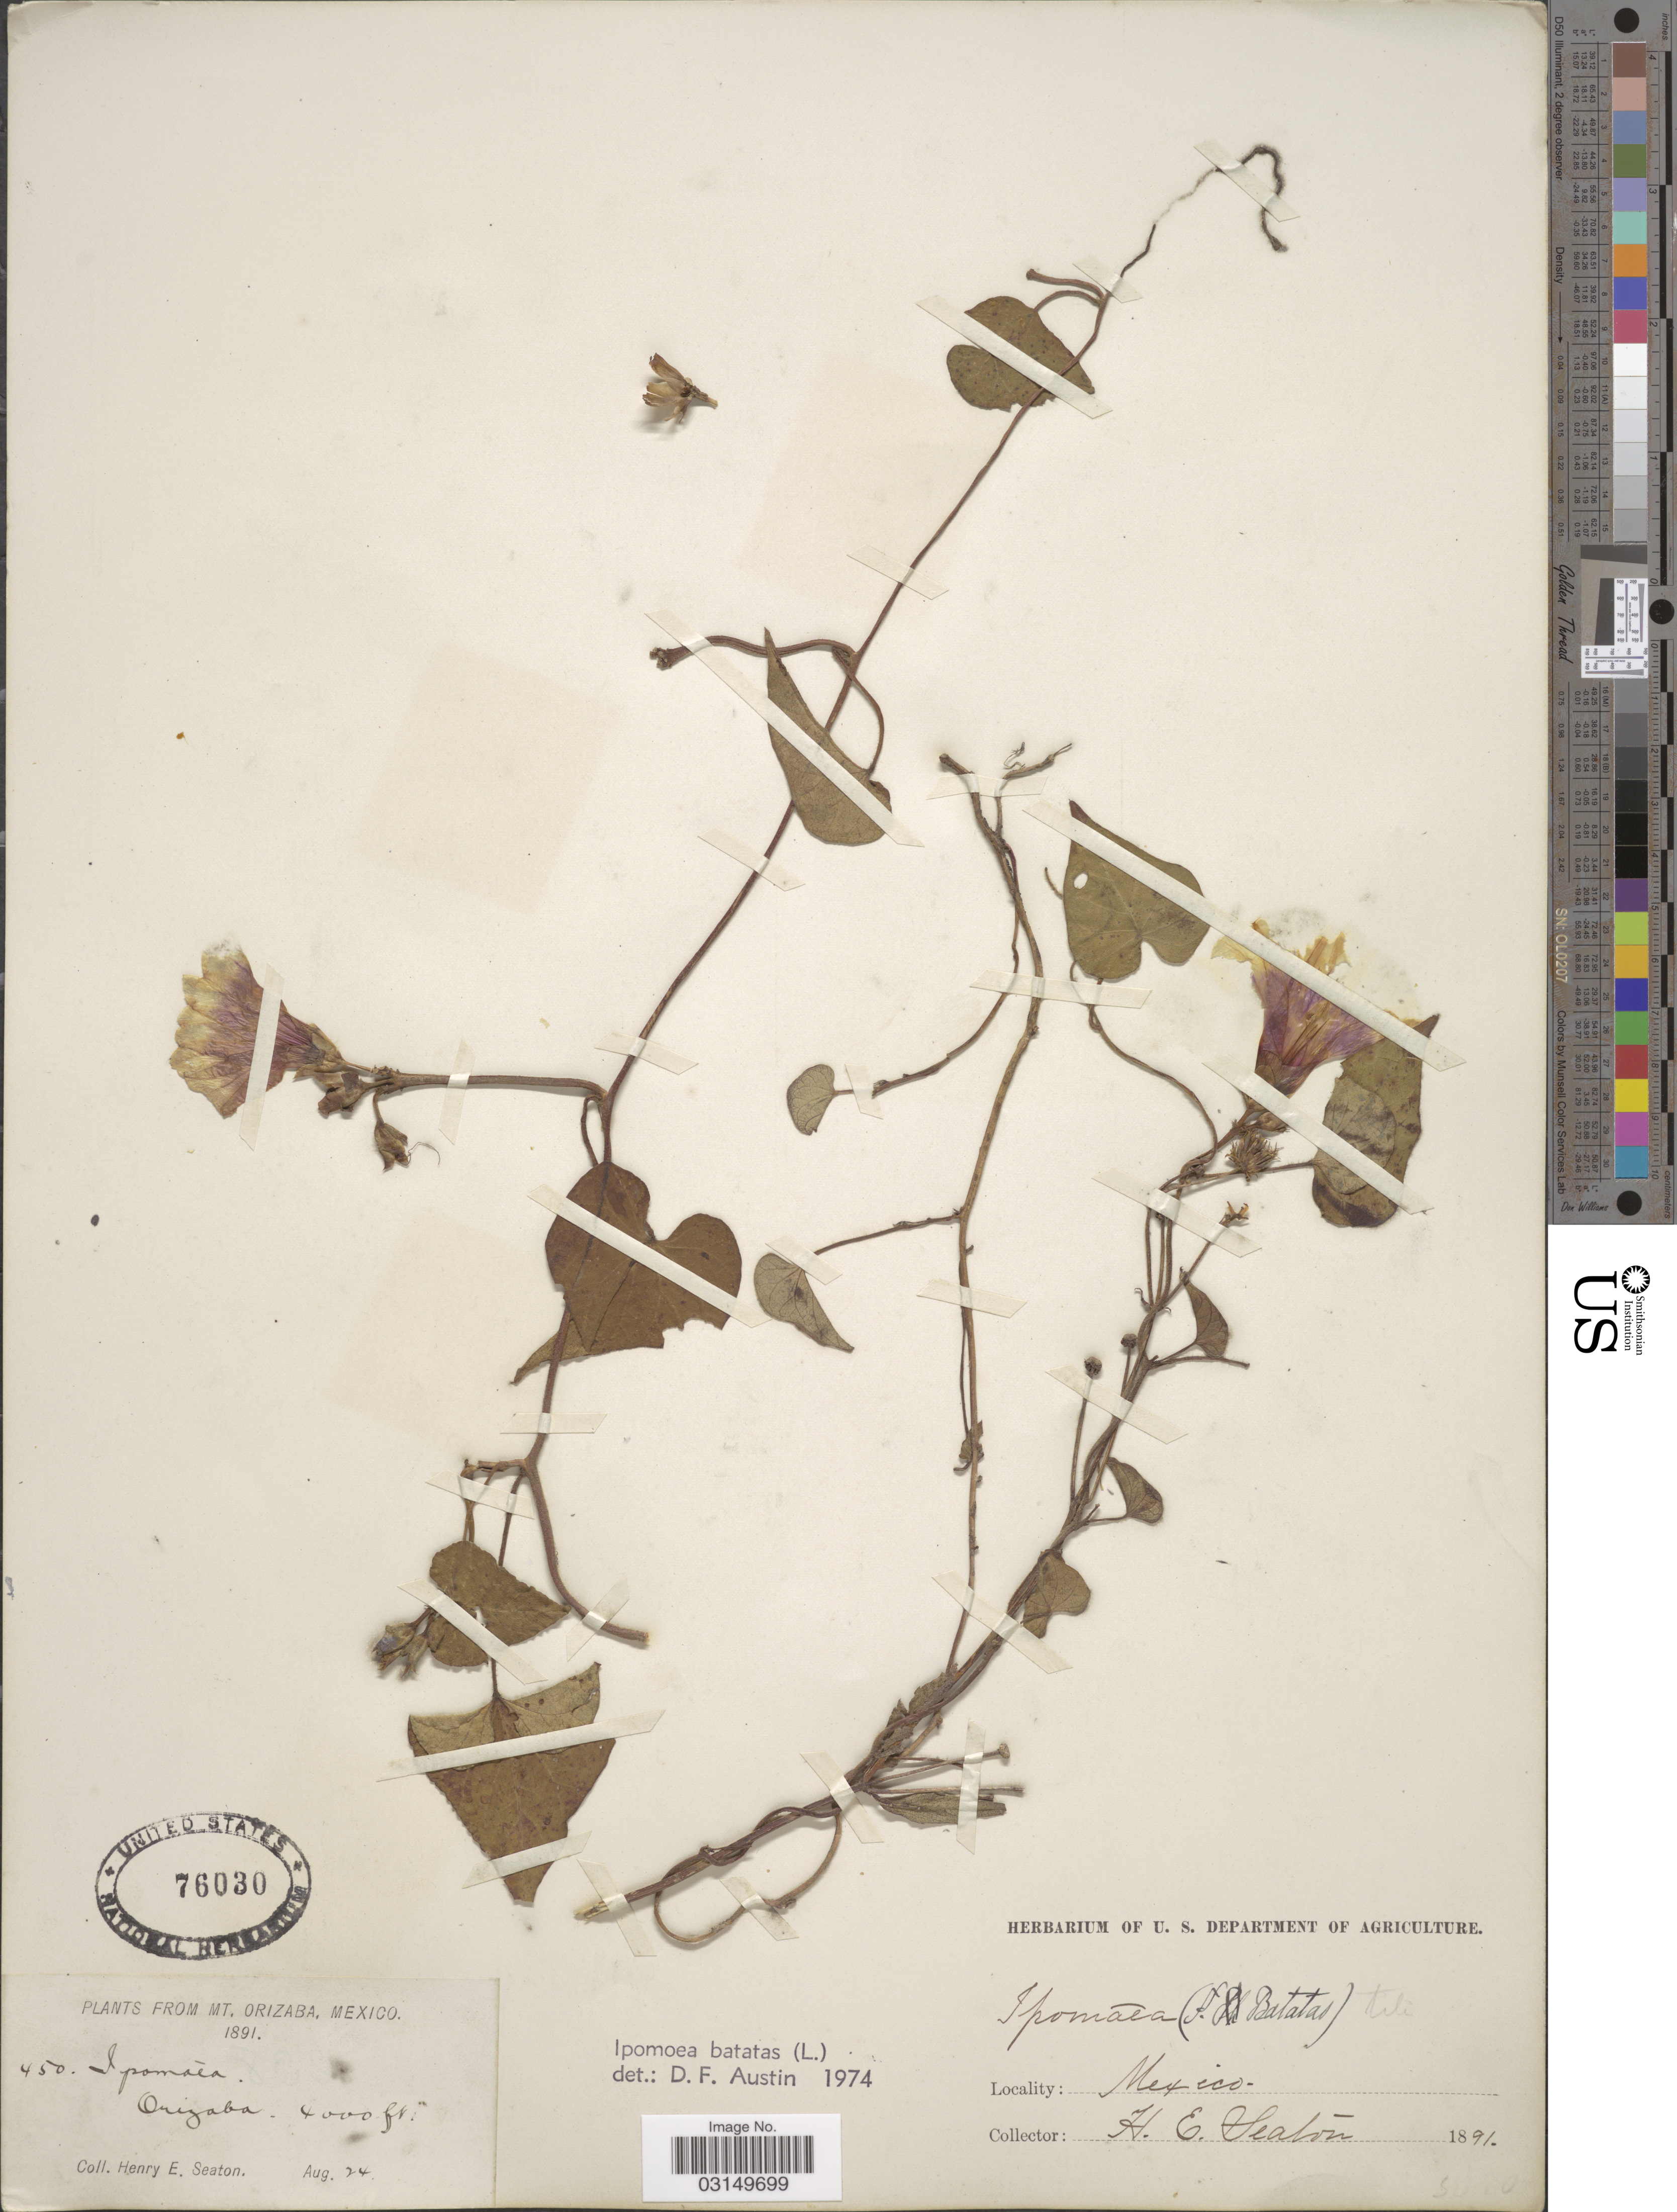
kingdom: Plantae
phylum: Tracheophyta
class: Magnoliopsida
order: Solanales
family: Convolvulaceae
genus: Ipomoea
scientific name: Ipomoea batatas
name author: (L.) Lam.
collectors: H. E. Seaton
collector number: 450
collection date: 1891-08-24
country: Mexico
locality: Mt. Orizaba. Orizaba.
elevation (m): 1219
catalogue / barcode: US 76030